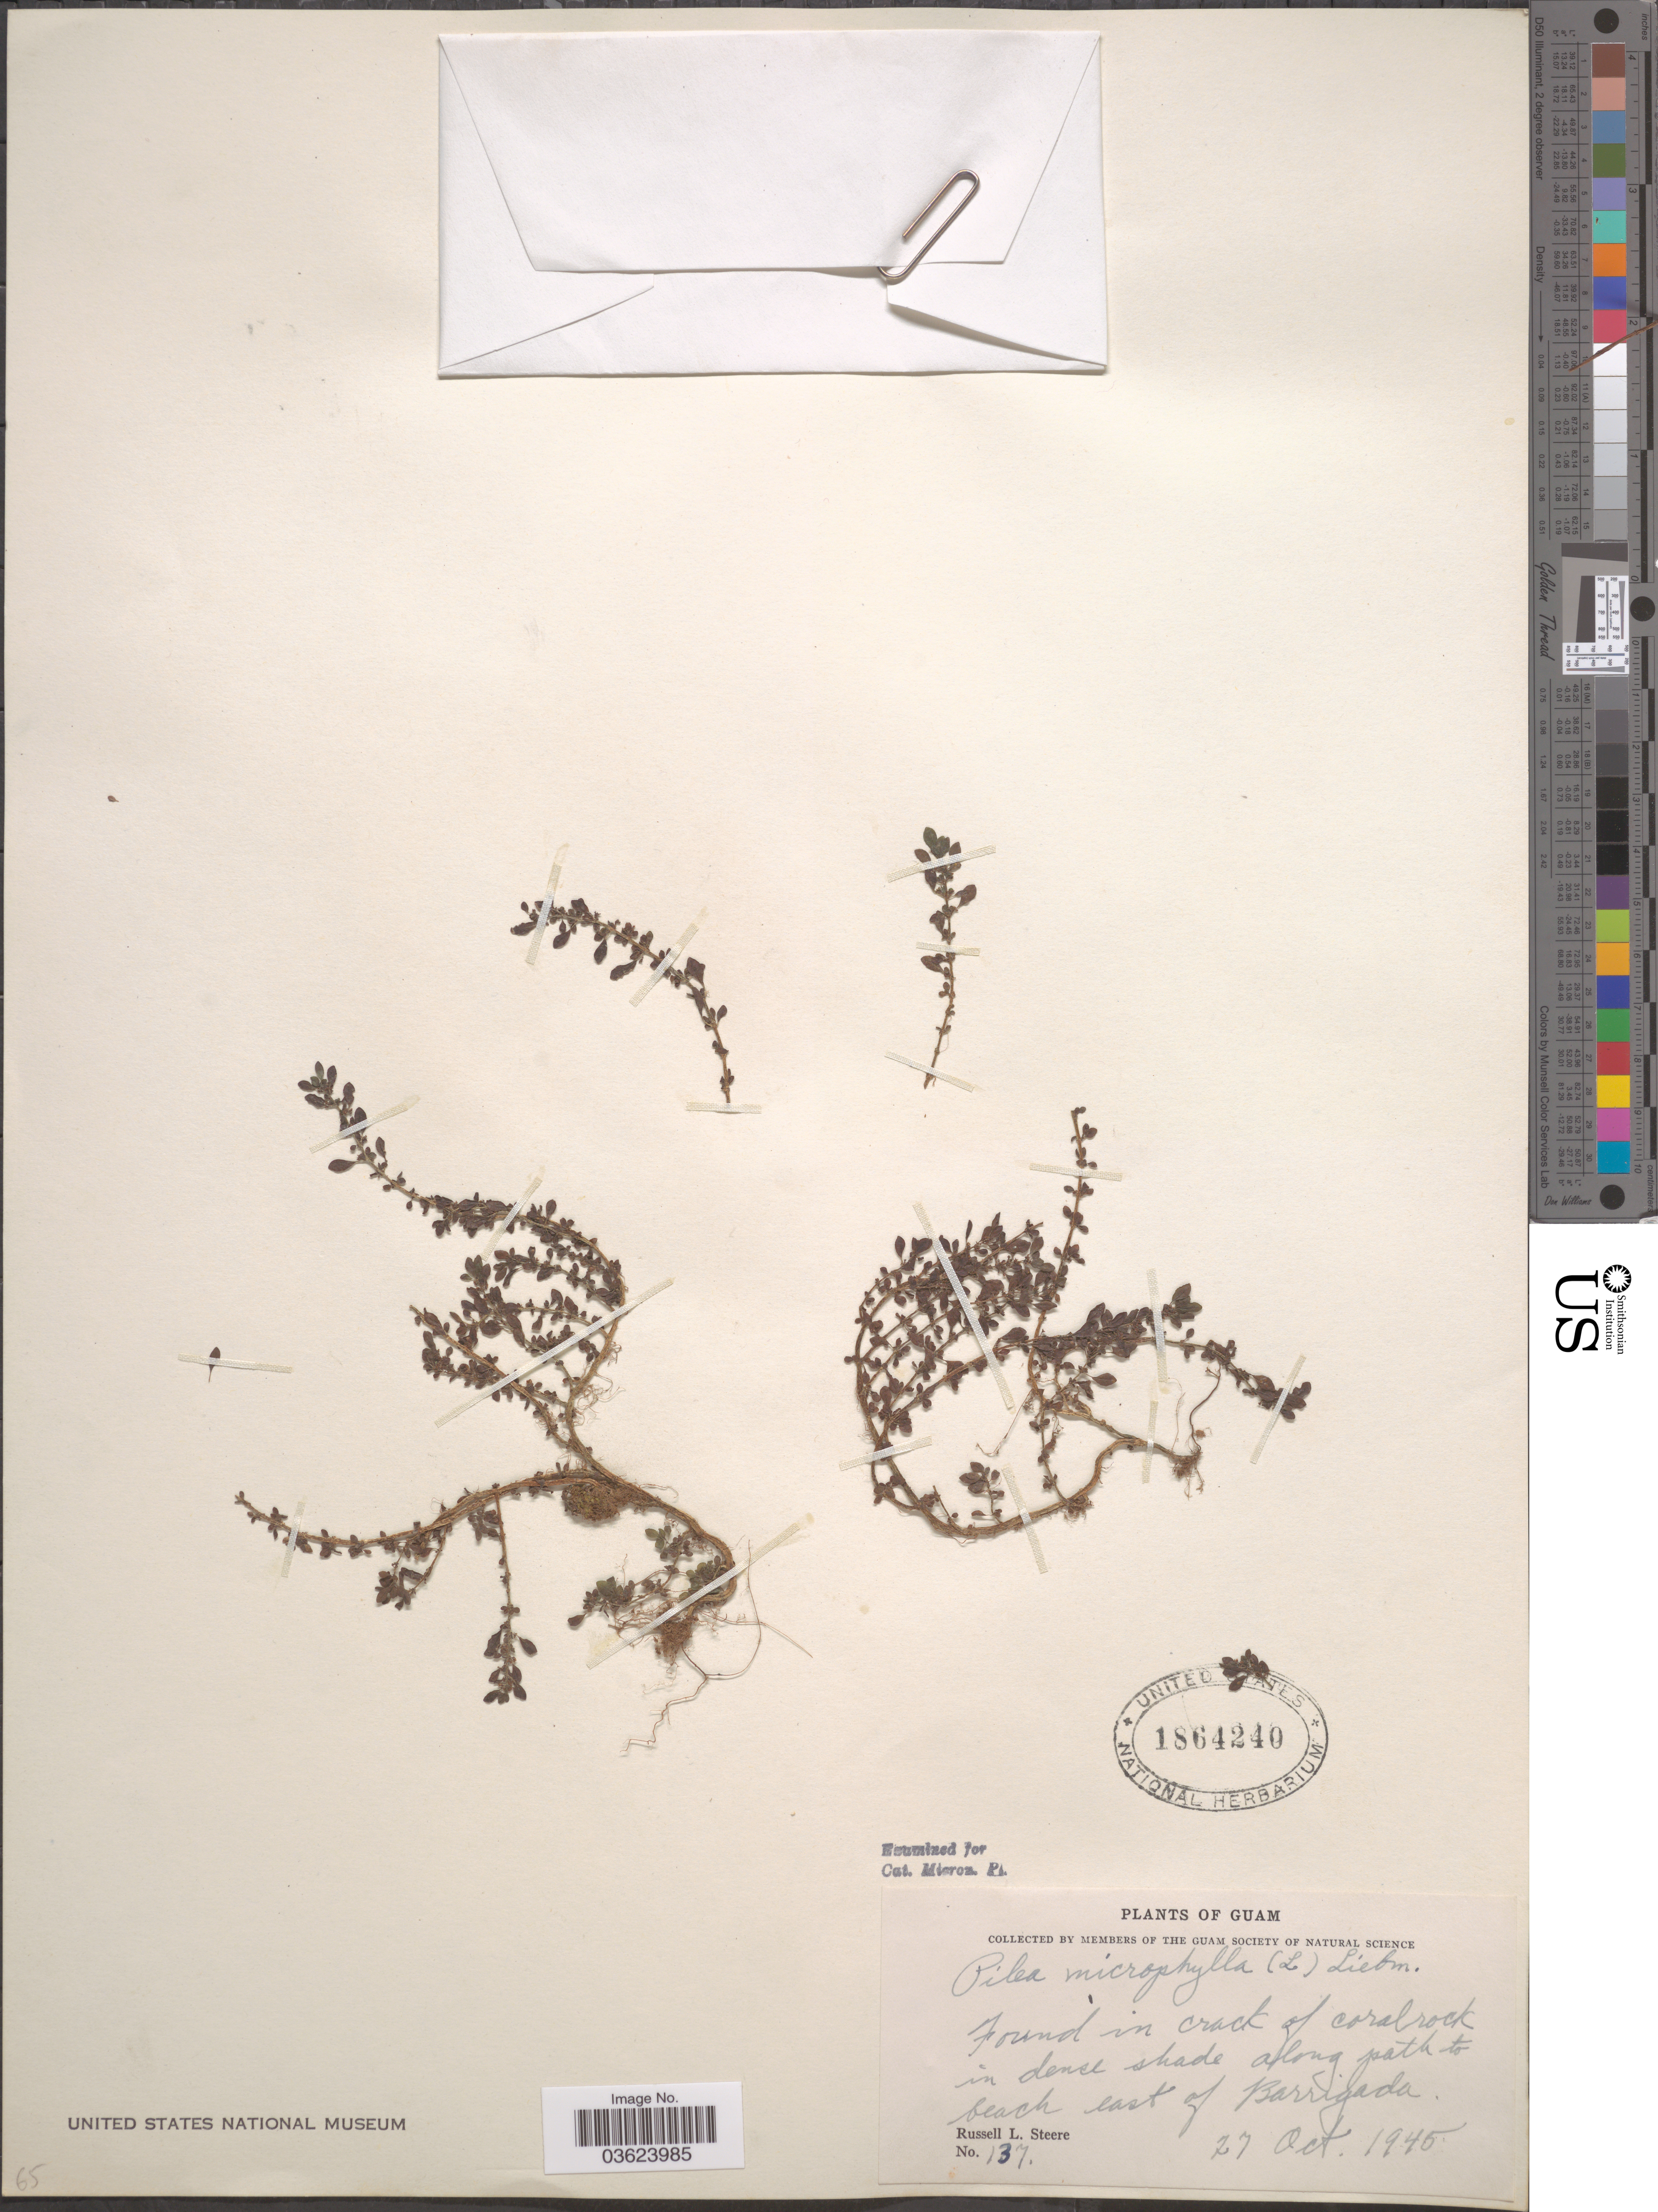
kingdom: Plantae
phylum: Tracheophyta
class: Magnoliopsida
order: Rosales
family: Urticaceae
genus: Pilea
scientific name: Pilea microphylla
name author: (L.) Liebm.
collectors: R. L. Steere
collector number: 137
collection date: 1945-10-27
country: Guam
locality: Found in crack of coralrock in dense shade along path to beach east of Barrigada.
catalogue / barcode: US 1864240